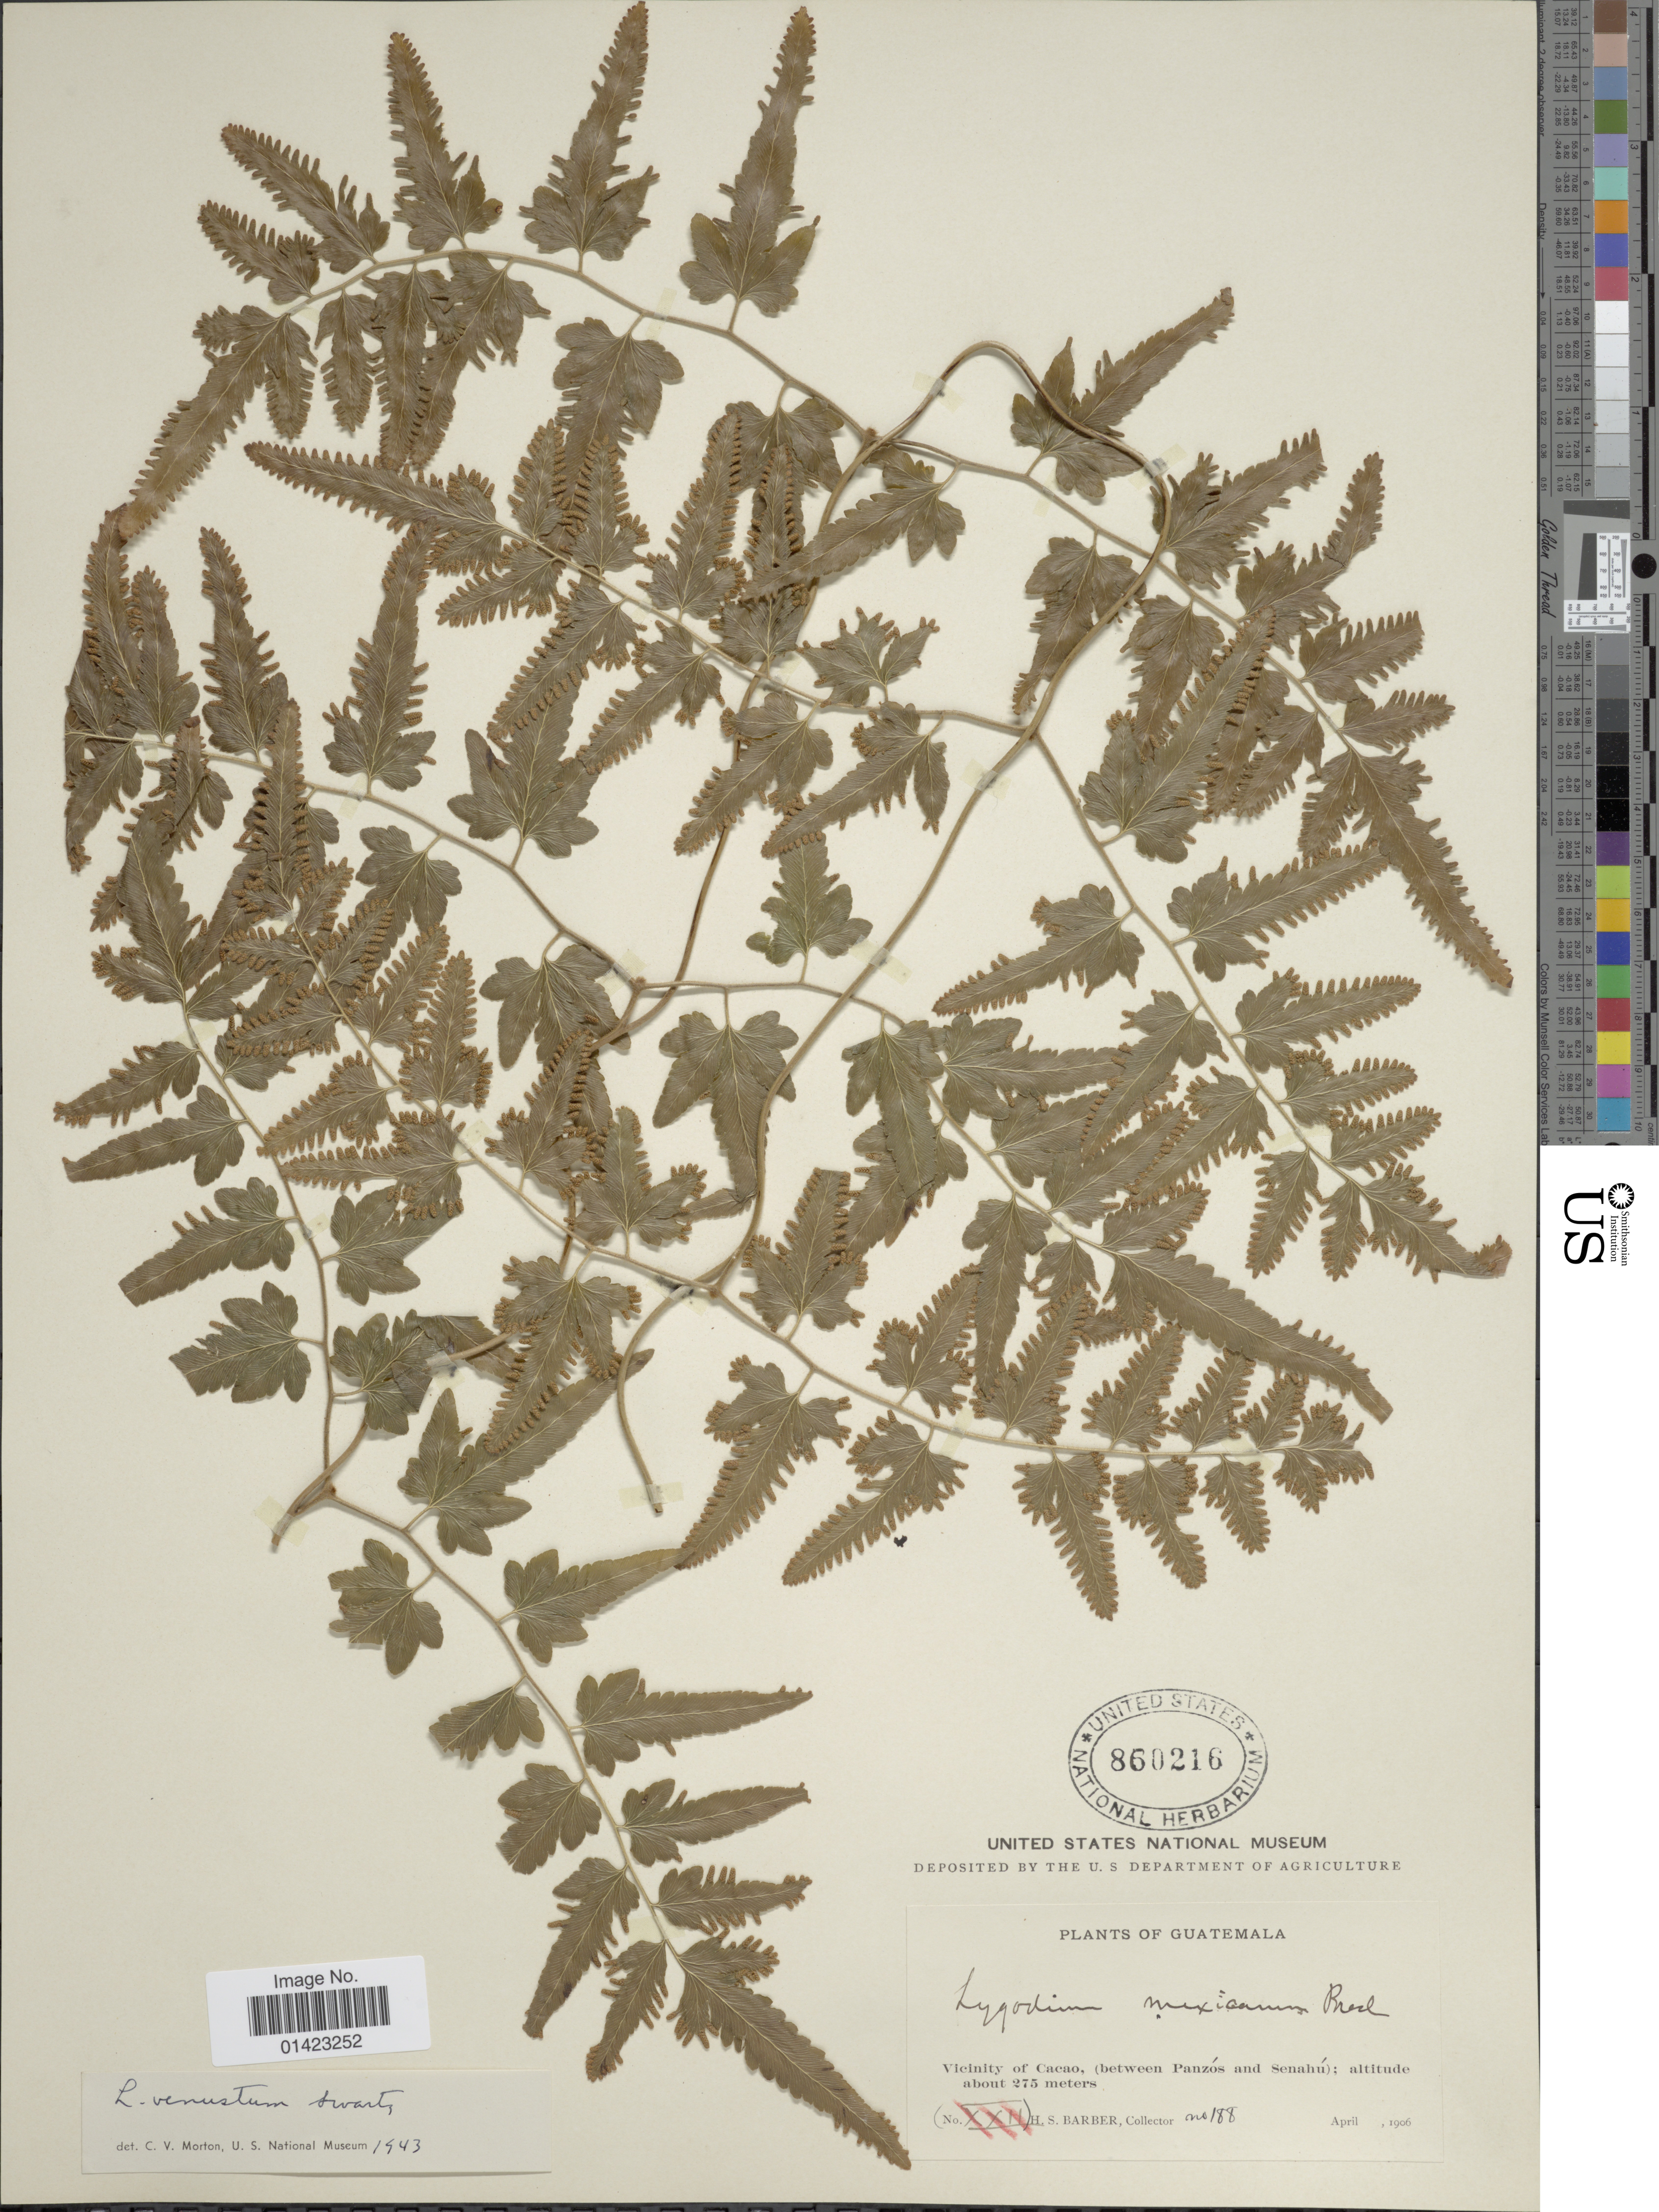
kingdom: Plantae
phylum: Tracheophyta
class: Polypodiopsida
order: Schizaeales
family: Lygodiaceae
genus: Lygodium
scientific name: Lygodium venustum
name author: Sw.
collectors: H. Barber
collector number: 188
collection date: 1906-04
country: Guatemala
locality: Vicinity of Cacao (between Panzós and Senahú)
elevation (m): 275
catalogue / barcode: US 860216